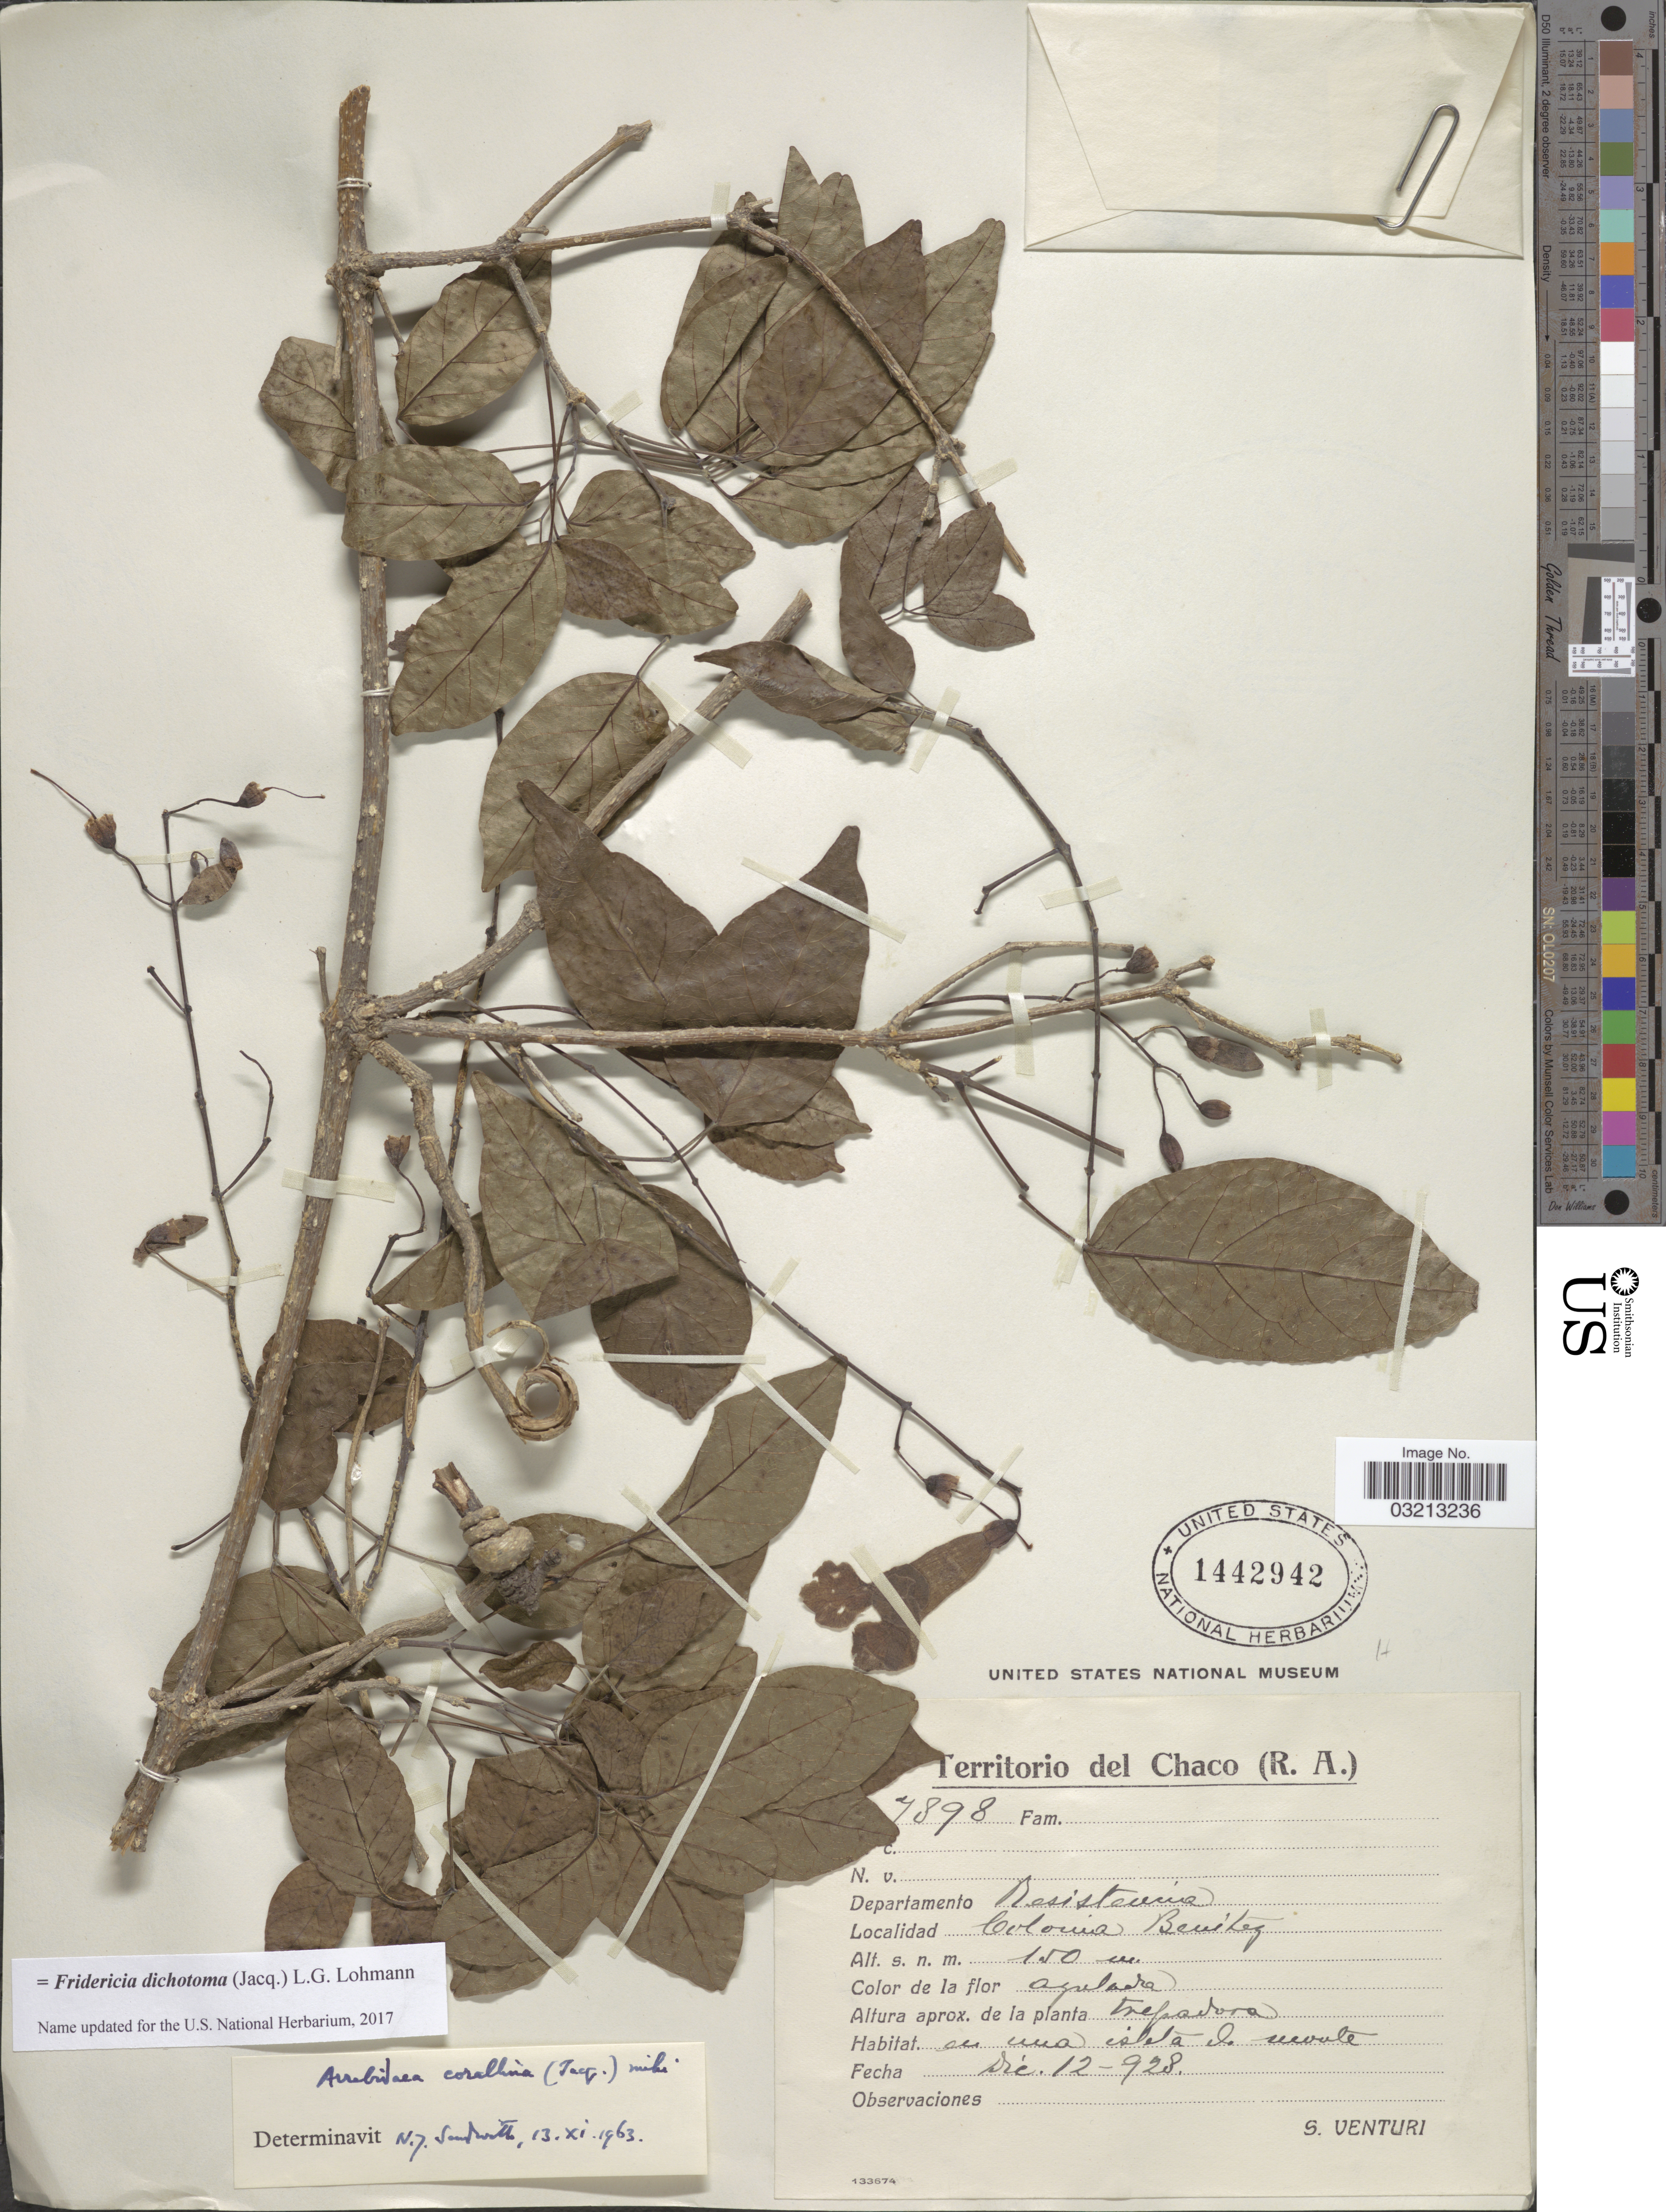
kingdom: Plantae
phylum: Tracheophyta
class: Magnoliopsida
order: Lamiales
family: Bignoniaceae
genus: Fridericia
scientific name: Fridericia dichotoma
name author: (Jacq.) L.G. Lohmann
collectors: S. Venturi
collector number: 7898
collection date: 1928-12-12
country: Argentina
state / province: Chaco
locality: Departamento Resistencia. Colonia Benitez.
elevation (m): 150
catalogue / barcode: US 1442942